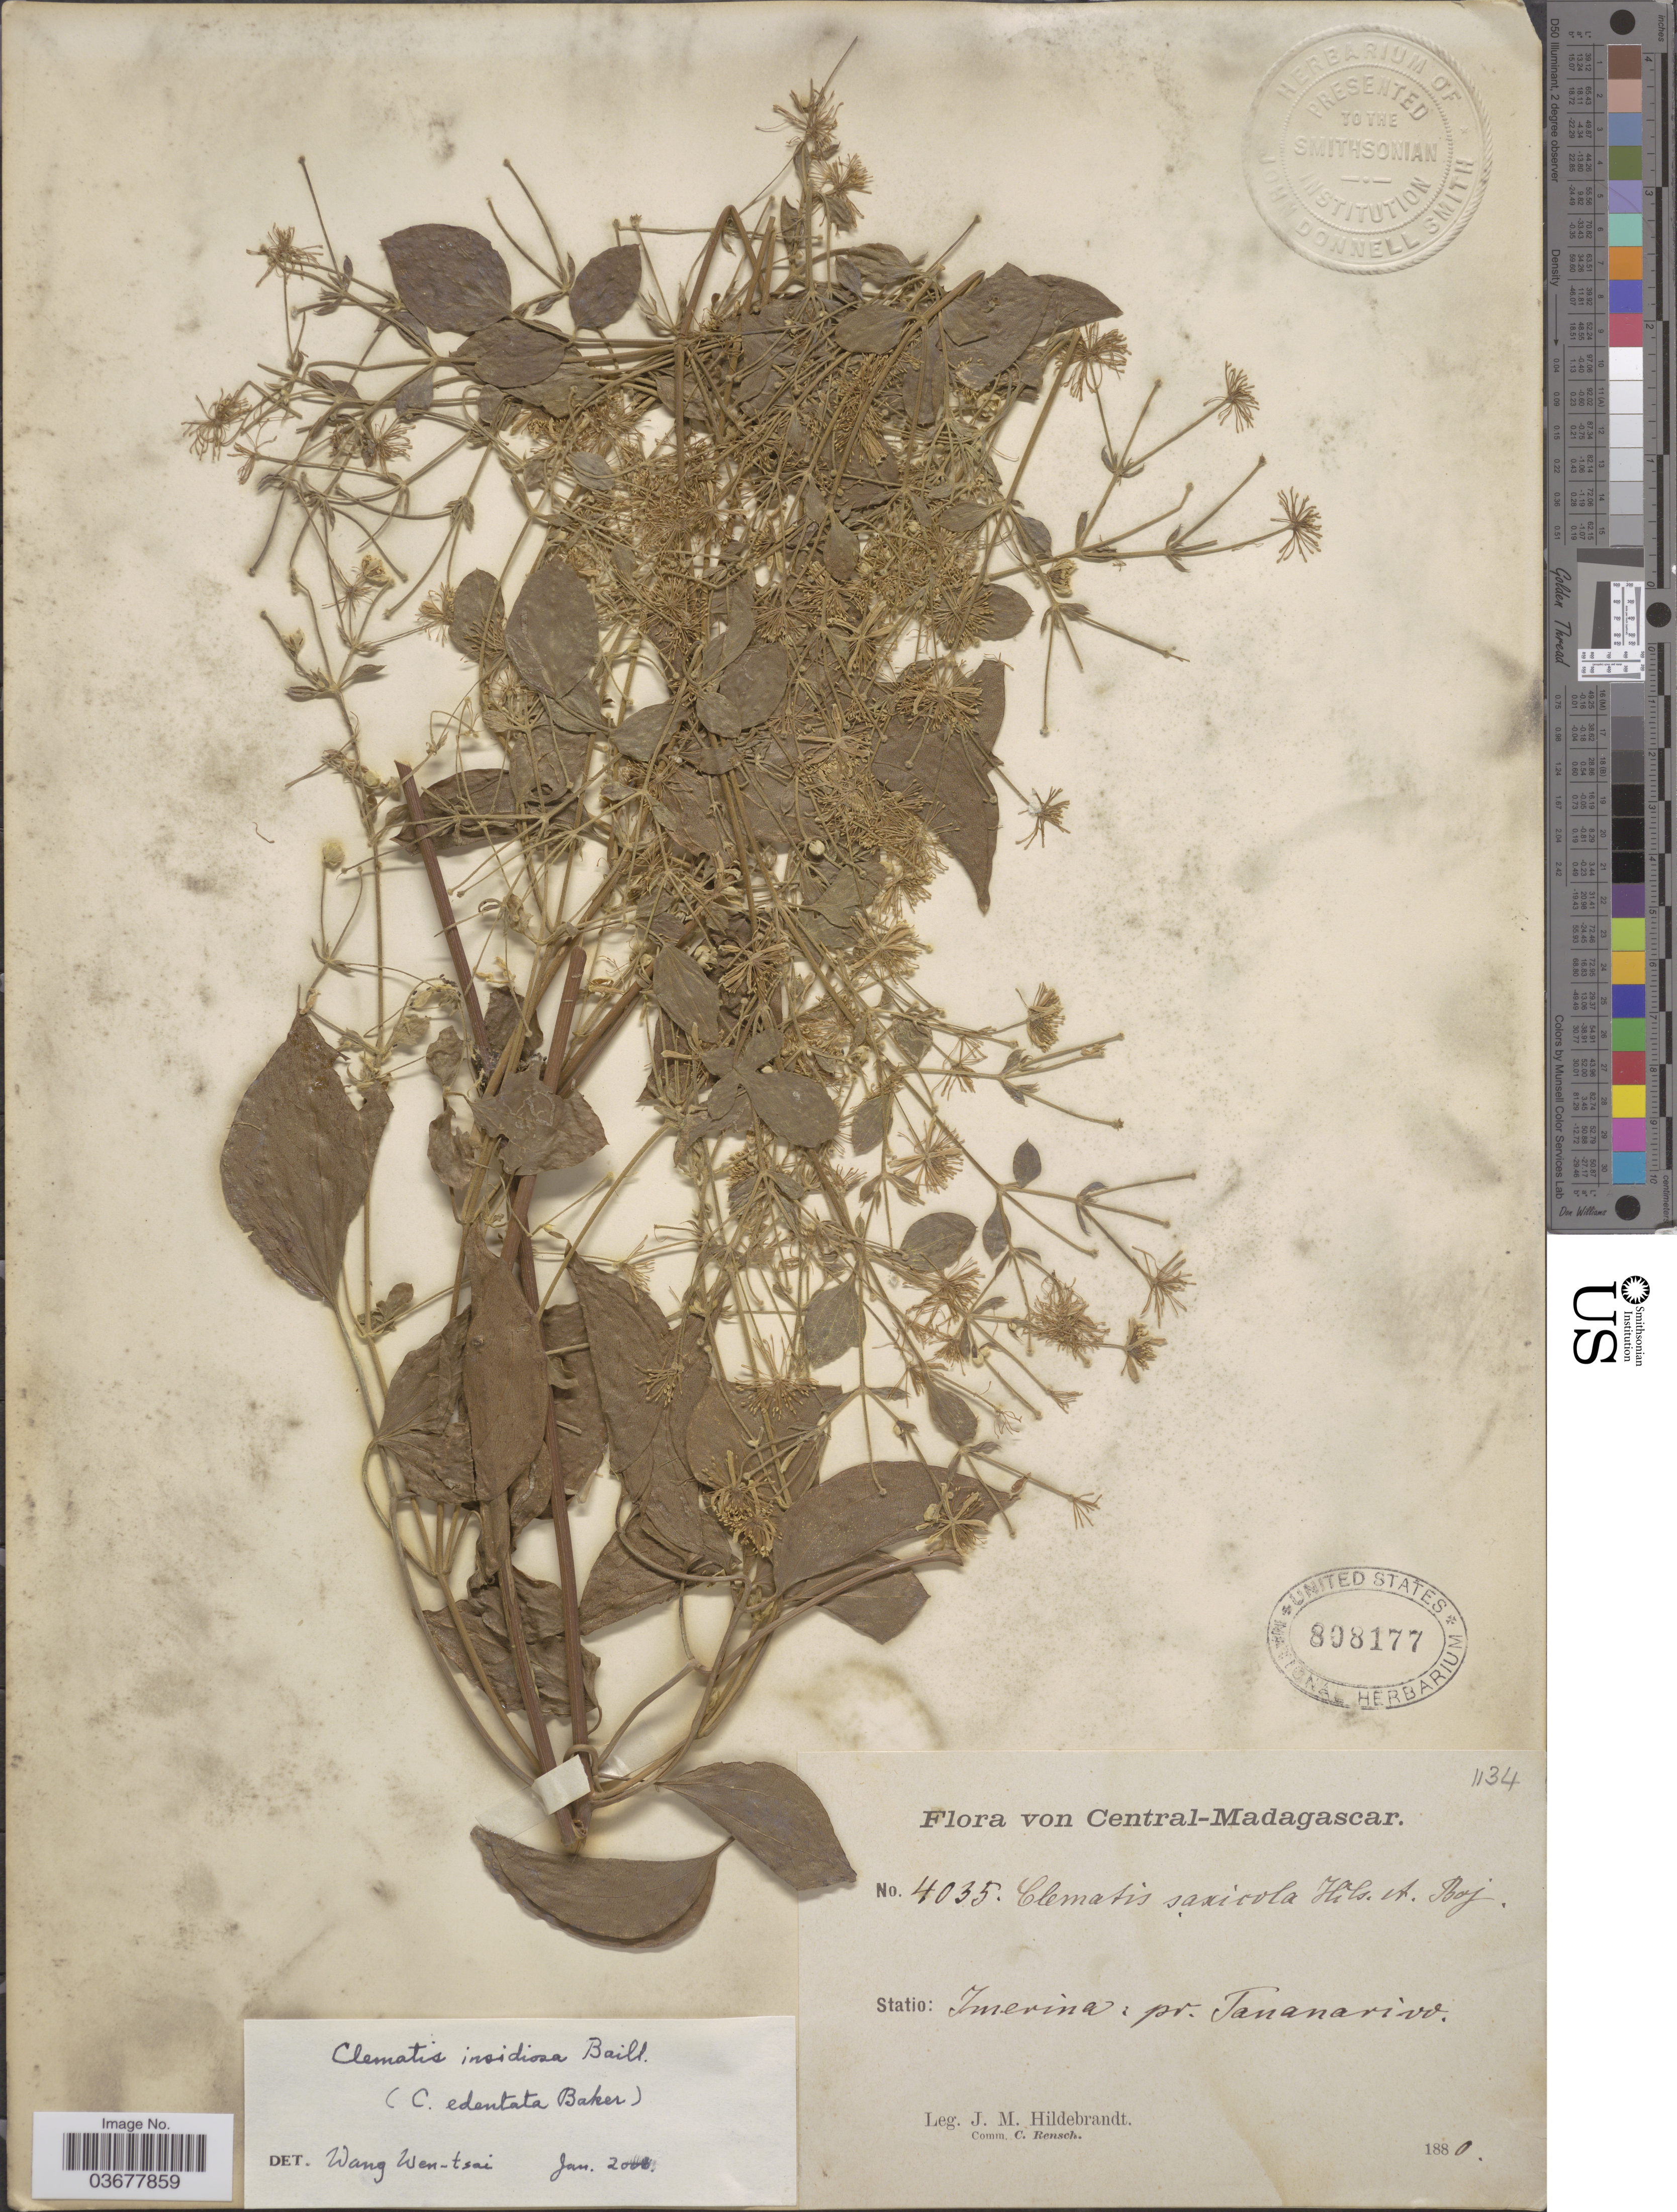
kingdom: Plantae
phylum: Tracheophyta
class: Magnoliopsida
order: Ranunculales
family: Ranunculaceae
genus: Clematis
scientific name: Clematis insidiosa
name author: Baill.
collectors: J. Hildebrandt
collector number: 4035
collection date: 1880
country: Madagascar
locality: Central-Madagascar. Statio: Imerina: pr. Tananarive.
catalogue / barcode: US 808177